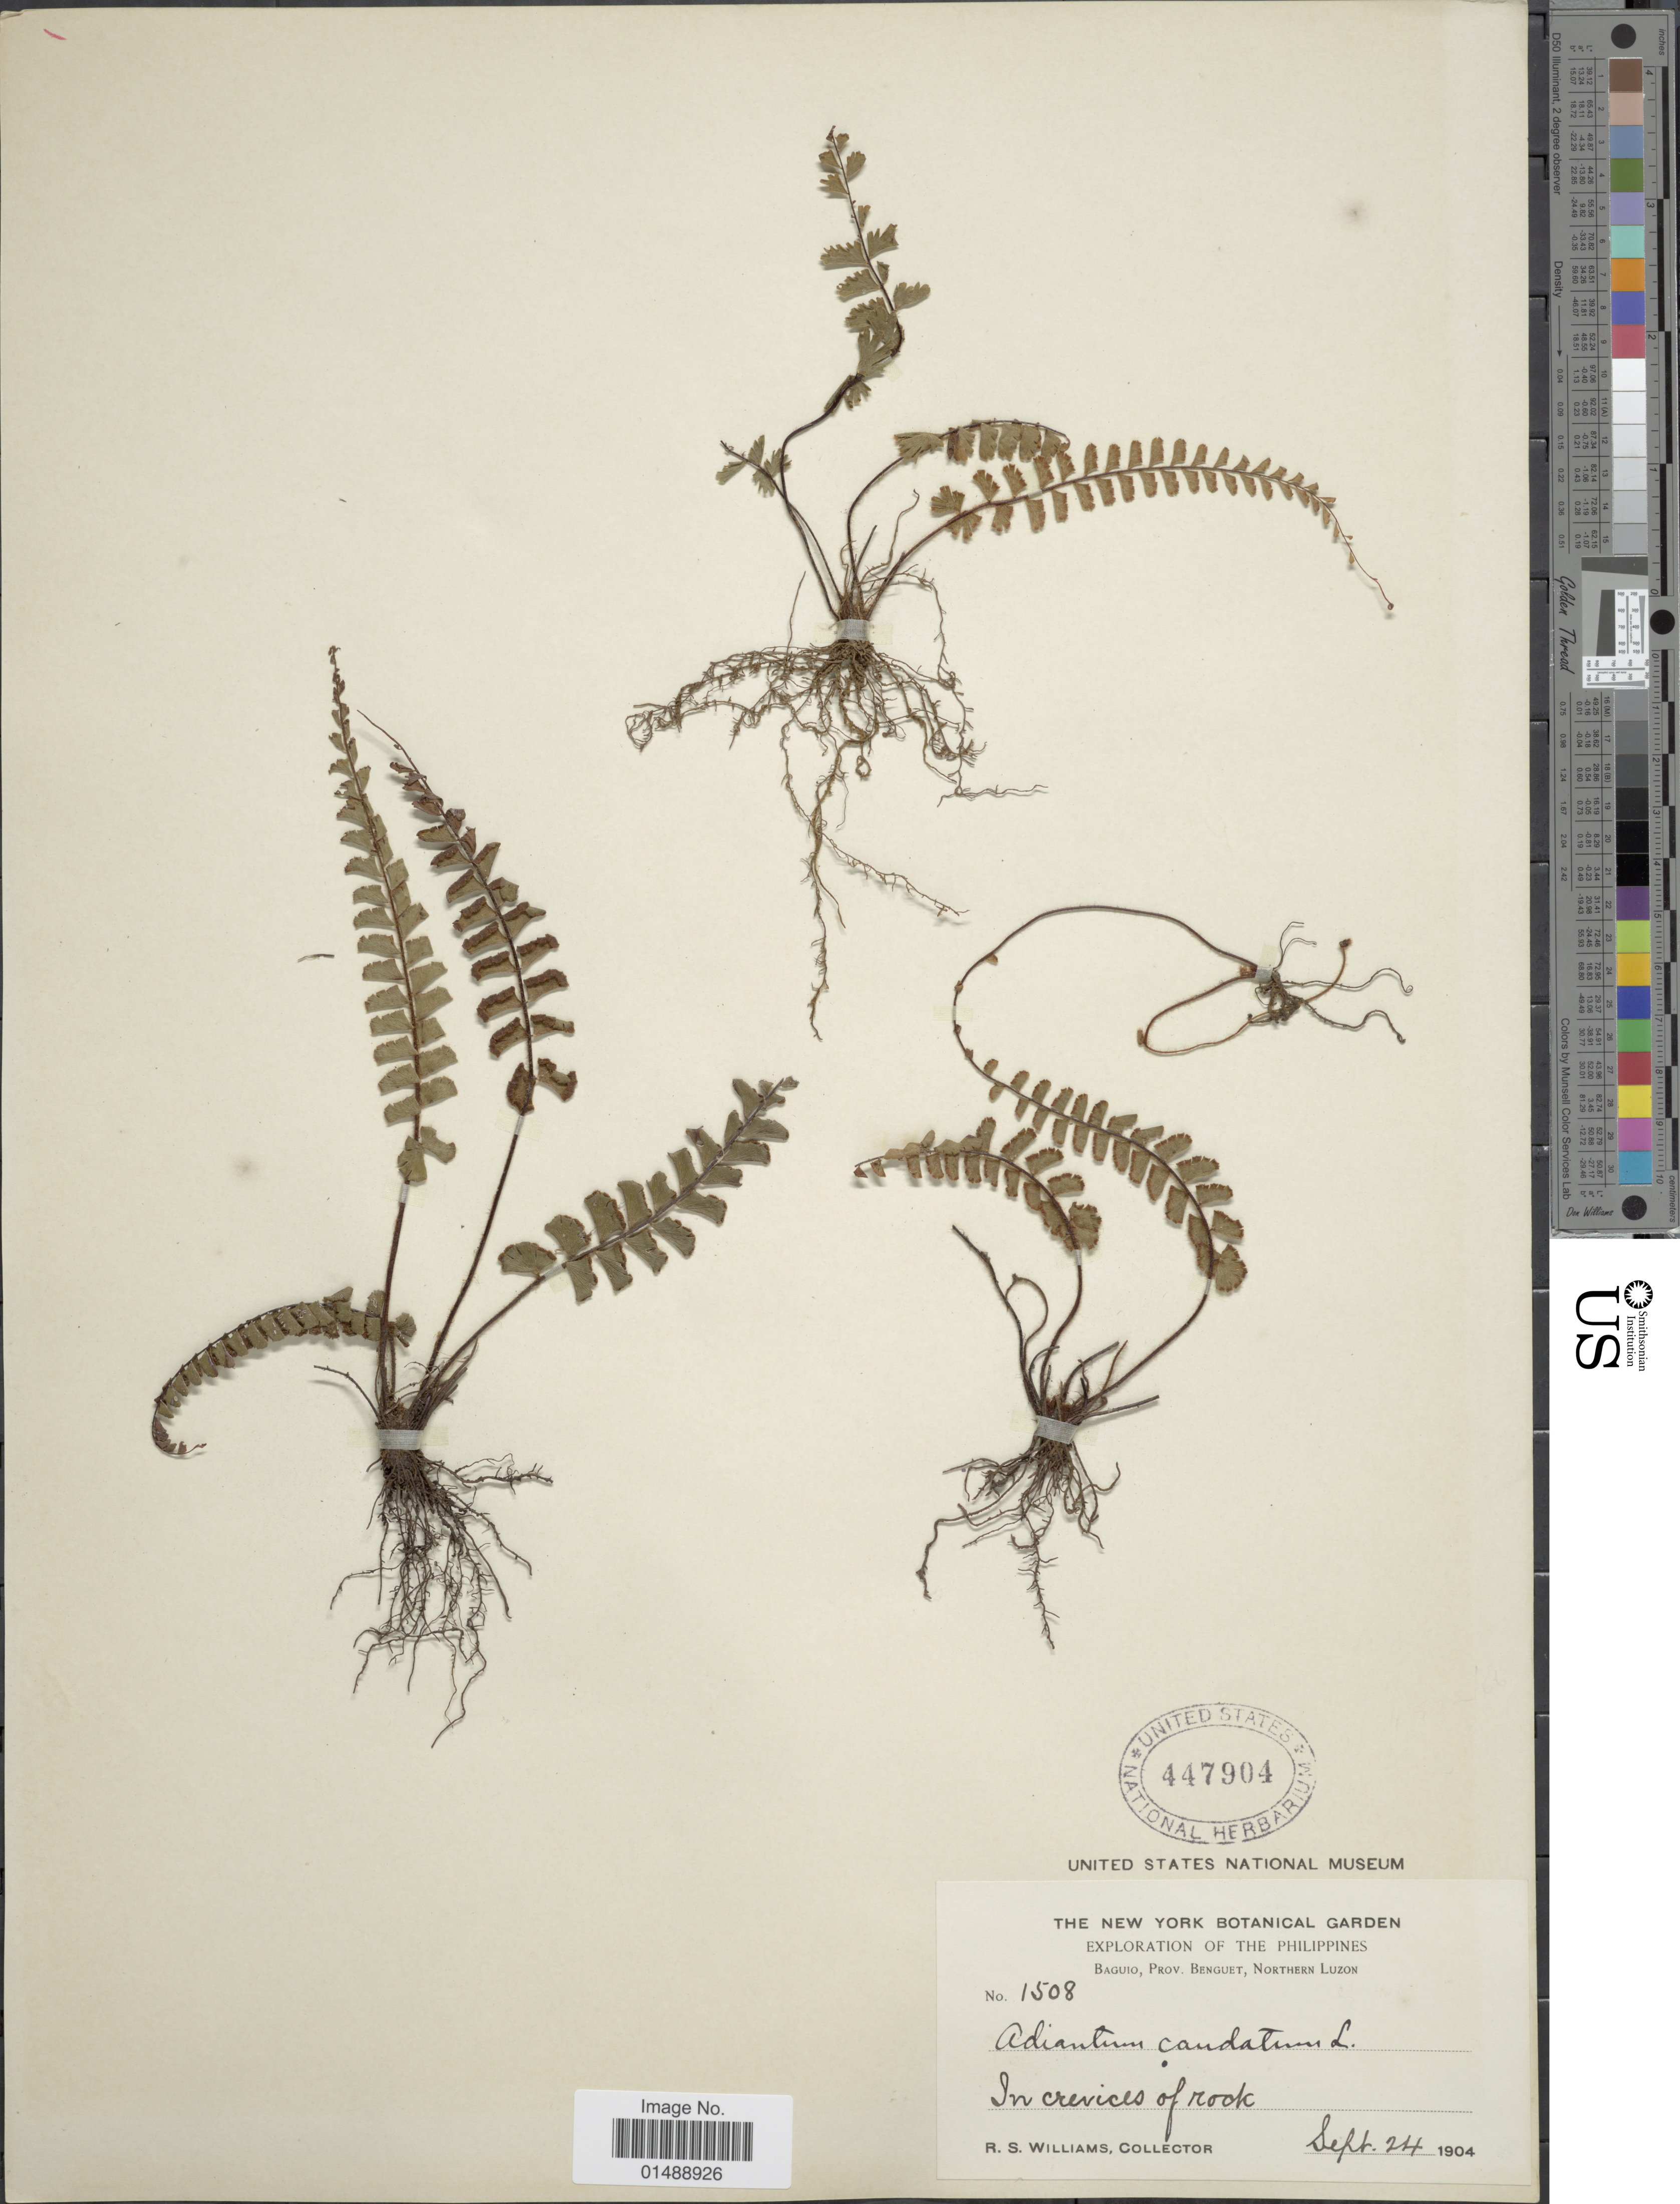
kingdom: Plantae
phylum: Tracheophyta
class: Polypodiopsida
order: Polypodiales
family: Pteridaceae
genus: Adiantum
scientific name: Adiantum caudatum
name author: L.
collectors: R. S. Williams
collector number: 1508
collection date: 1904-09-24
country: Philippines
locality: Baguio, Prov. Benguet, Northern Luzon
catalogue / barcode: US 447904